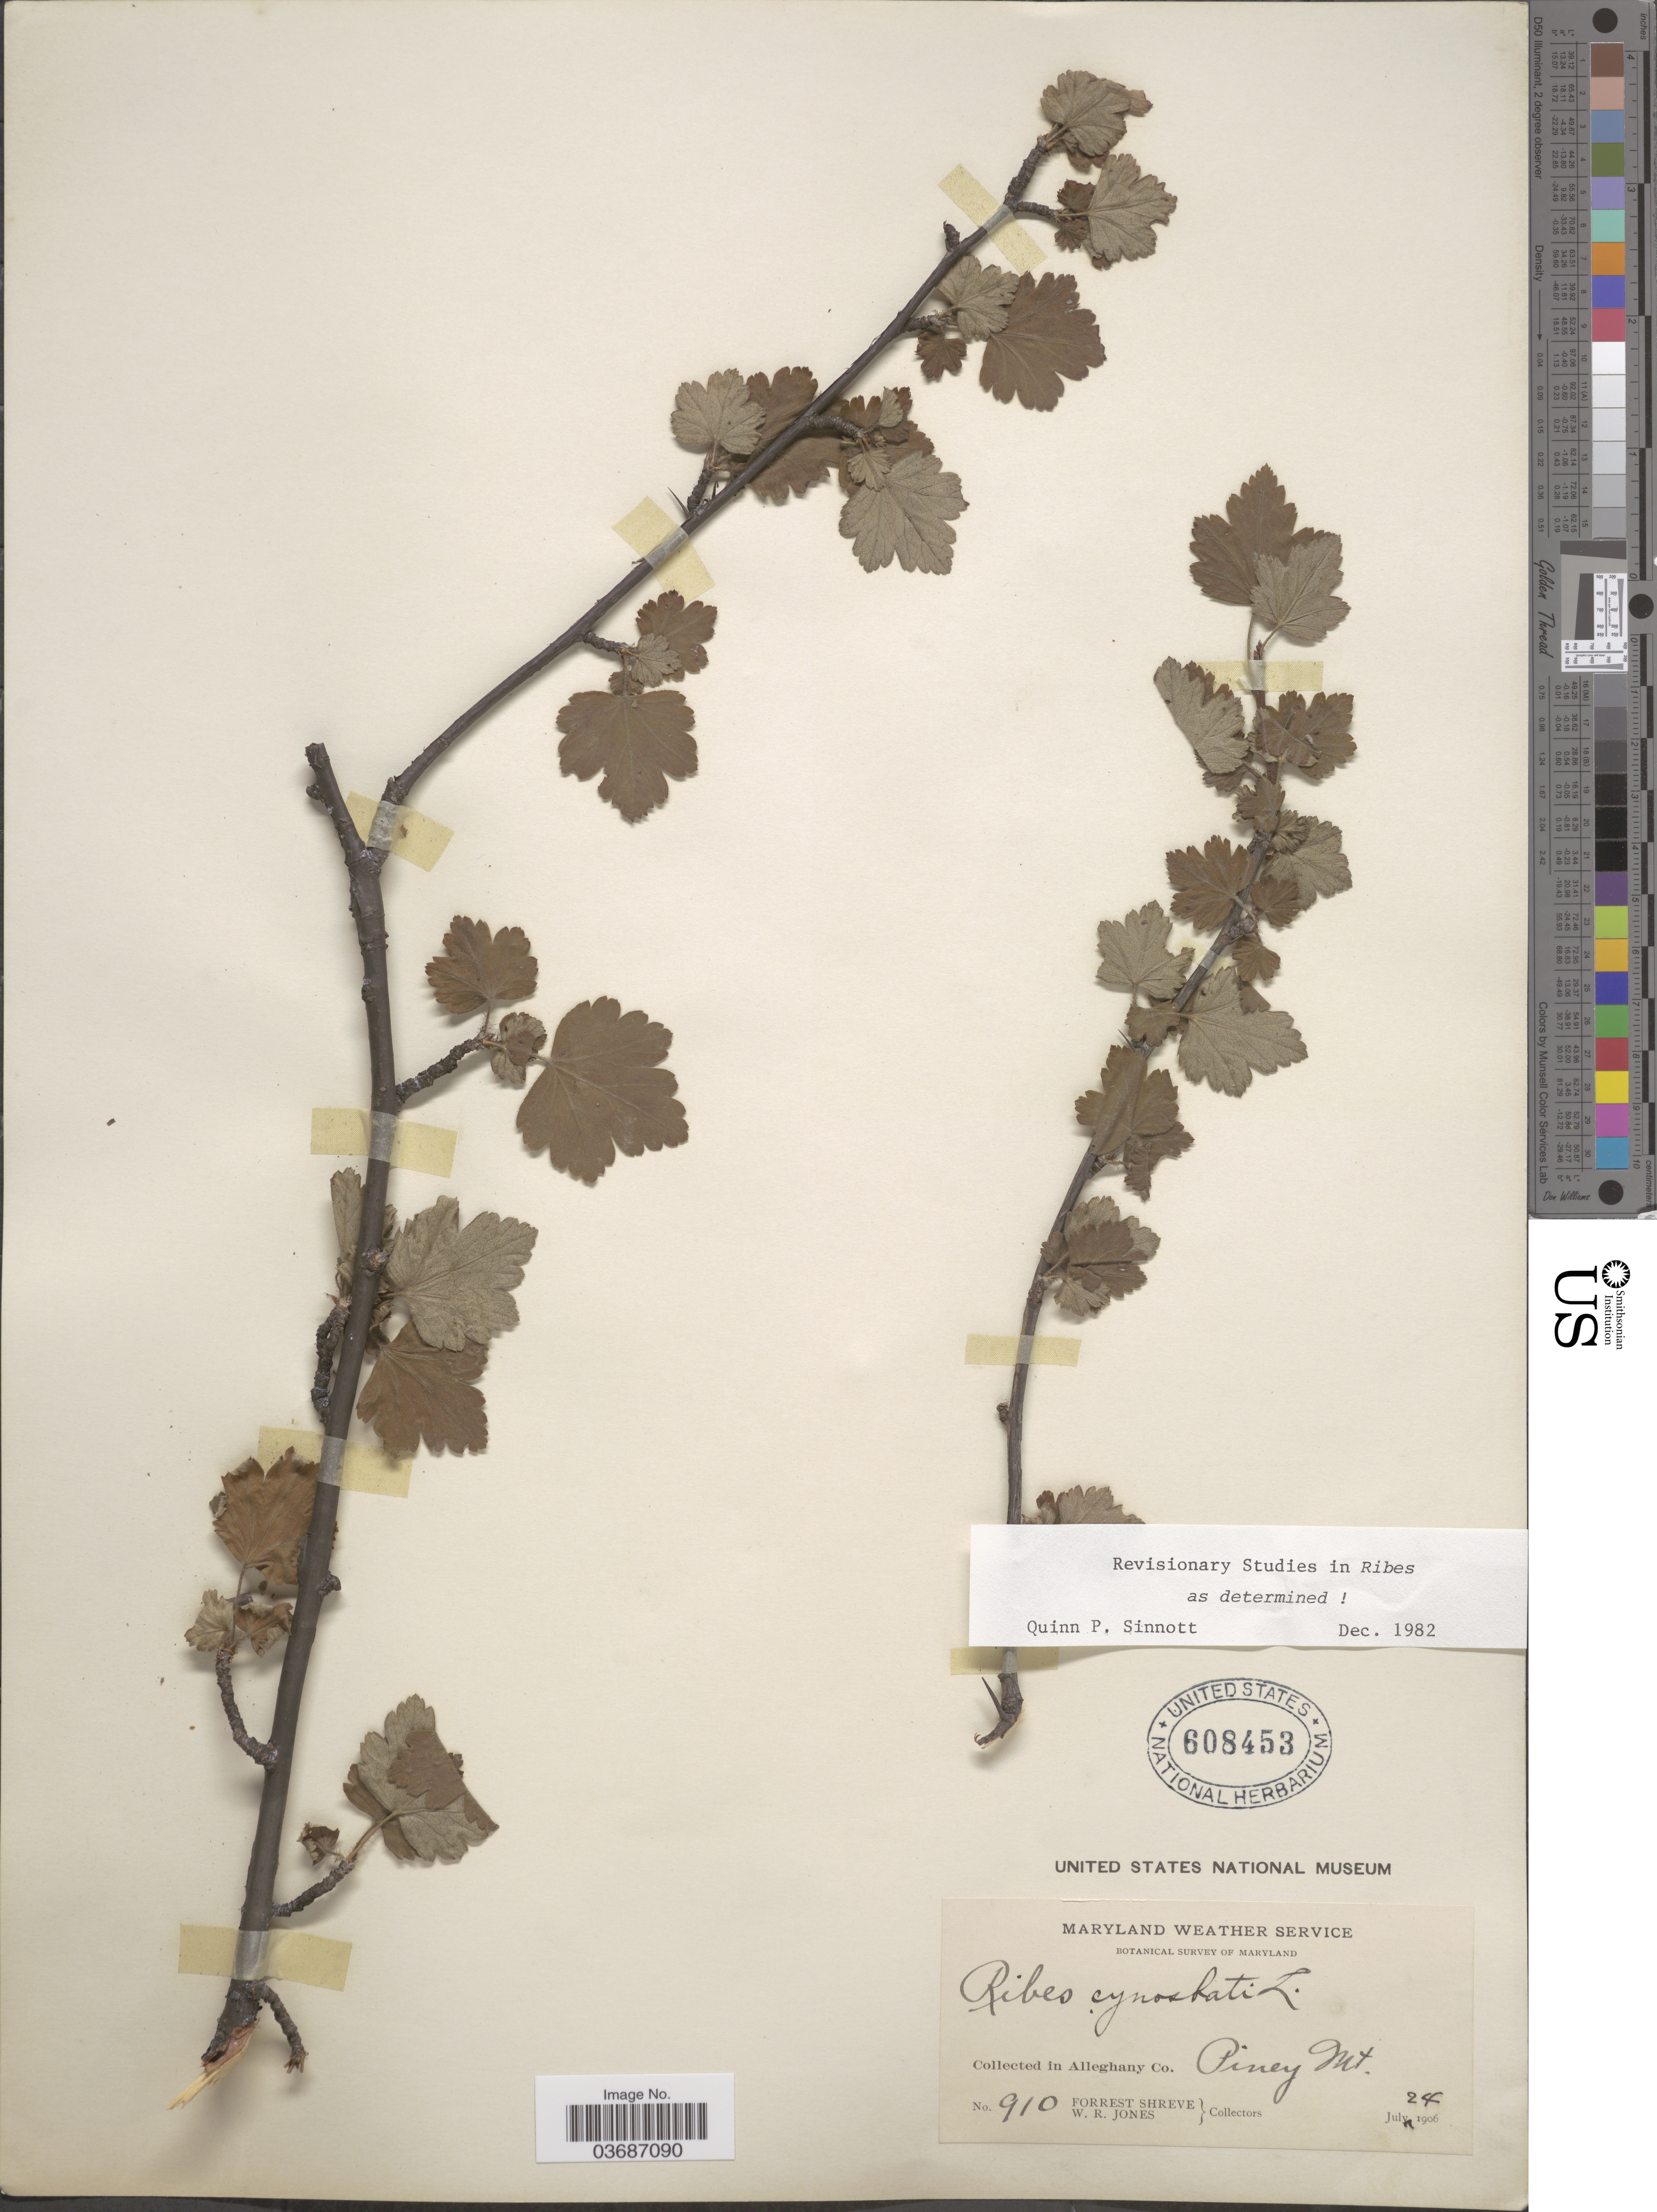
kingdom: Plantae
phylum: Tracheophyta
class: Magnoliopsida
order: Saxifragales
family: Grossulariaceae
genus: Ribes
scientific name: Ribes cynosbati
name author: L.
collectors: F. Shreve & W. R. Jones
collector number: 910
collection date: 1906-07-24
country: United States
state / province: Maryland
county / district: Allegany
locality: Botanical Survey of Maryland. In Allegheny Co. Piney Mt.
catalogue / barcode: US 608453